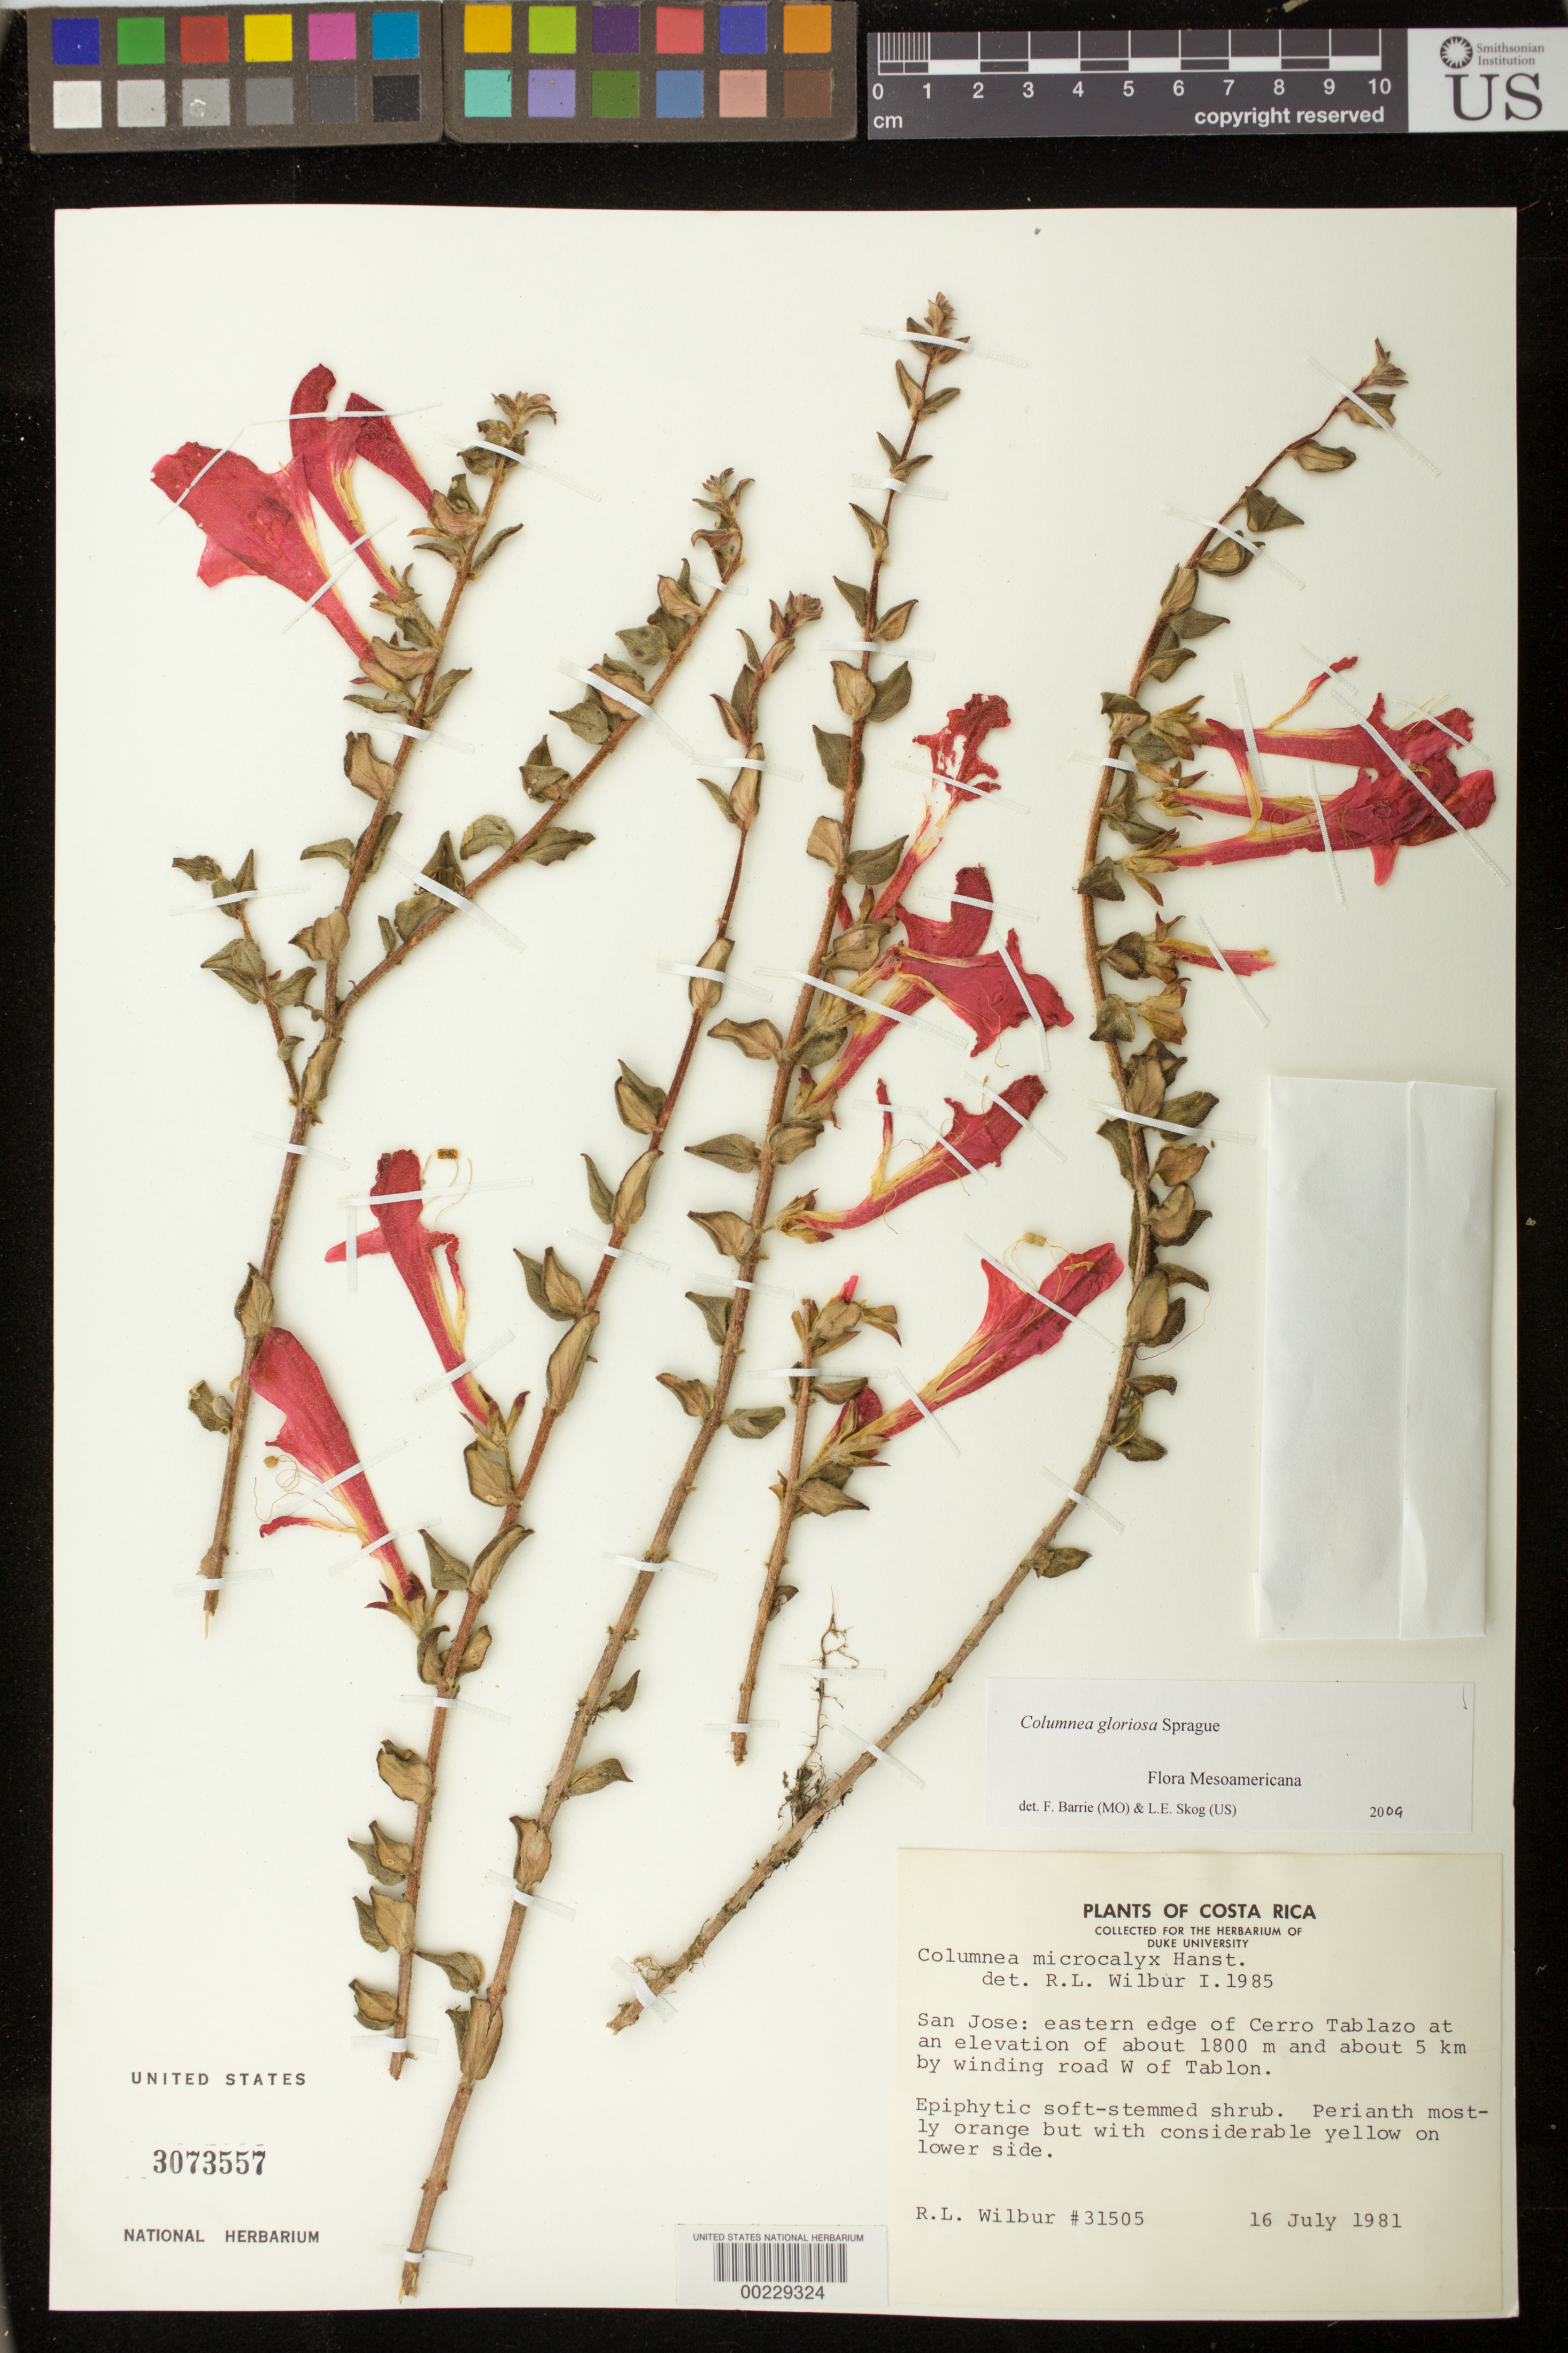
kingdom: Plantae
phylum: Tracheophyta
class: Magnoliopsida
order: Lamiales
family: Gesneriaceae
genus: Columnea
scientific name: Columnea gloriosa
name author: Sprague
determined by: Barrie, F. R.; Skog, Laurence E.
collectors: R. L. Wilbur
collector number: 31505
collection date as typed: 16 Jul 1981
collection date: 1981-07-16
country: Costa Rica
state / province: San José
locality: San José: eastern edge of Cerro Tablazo, about 5 km by winding road W of Tablon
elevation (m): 1800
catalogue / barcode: US 3073557